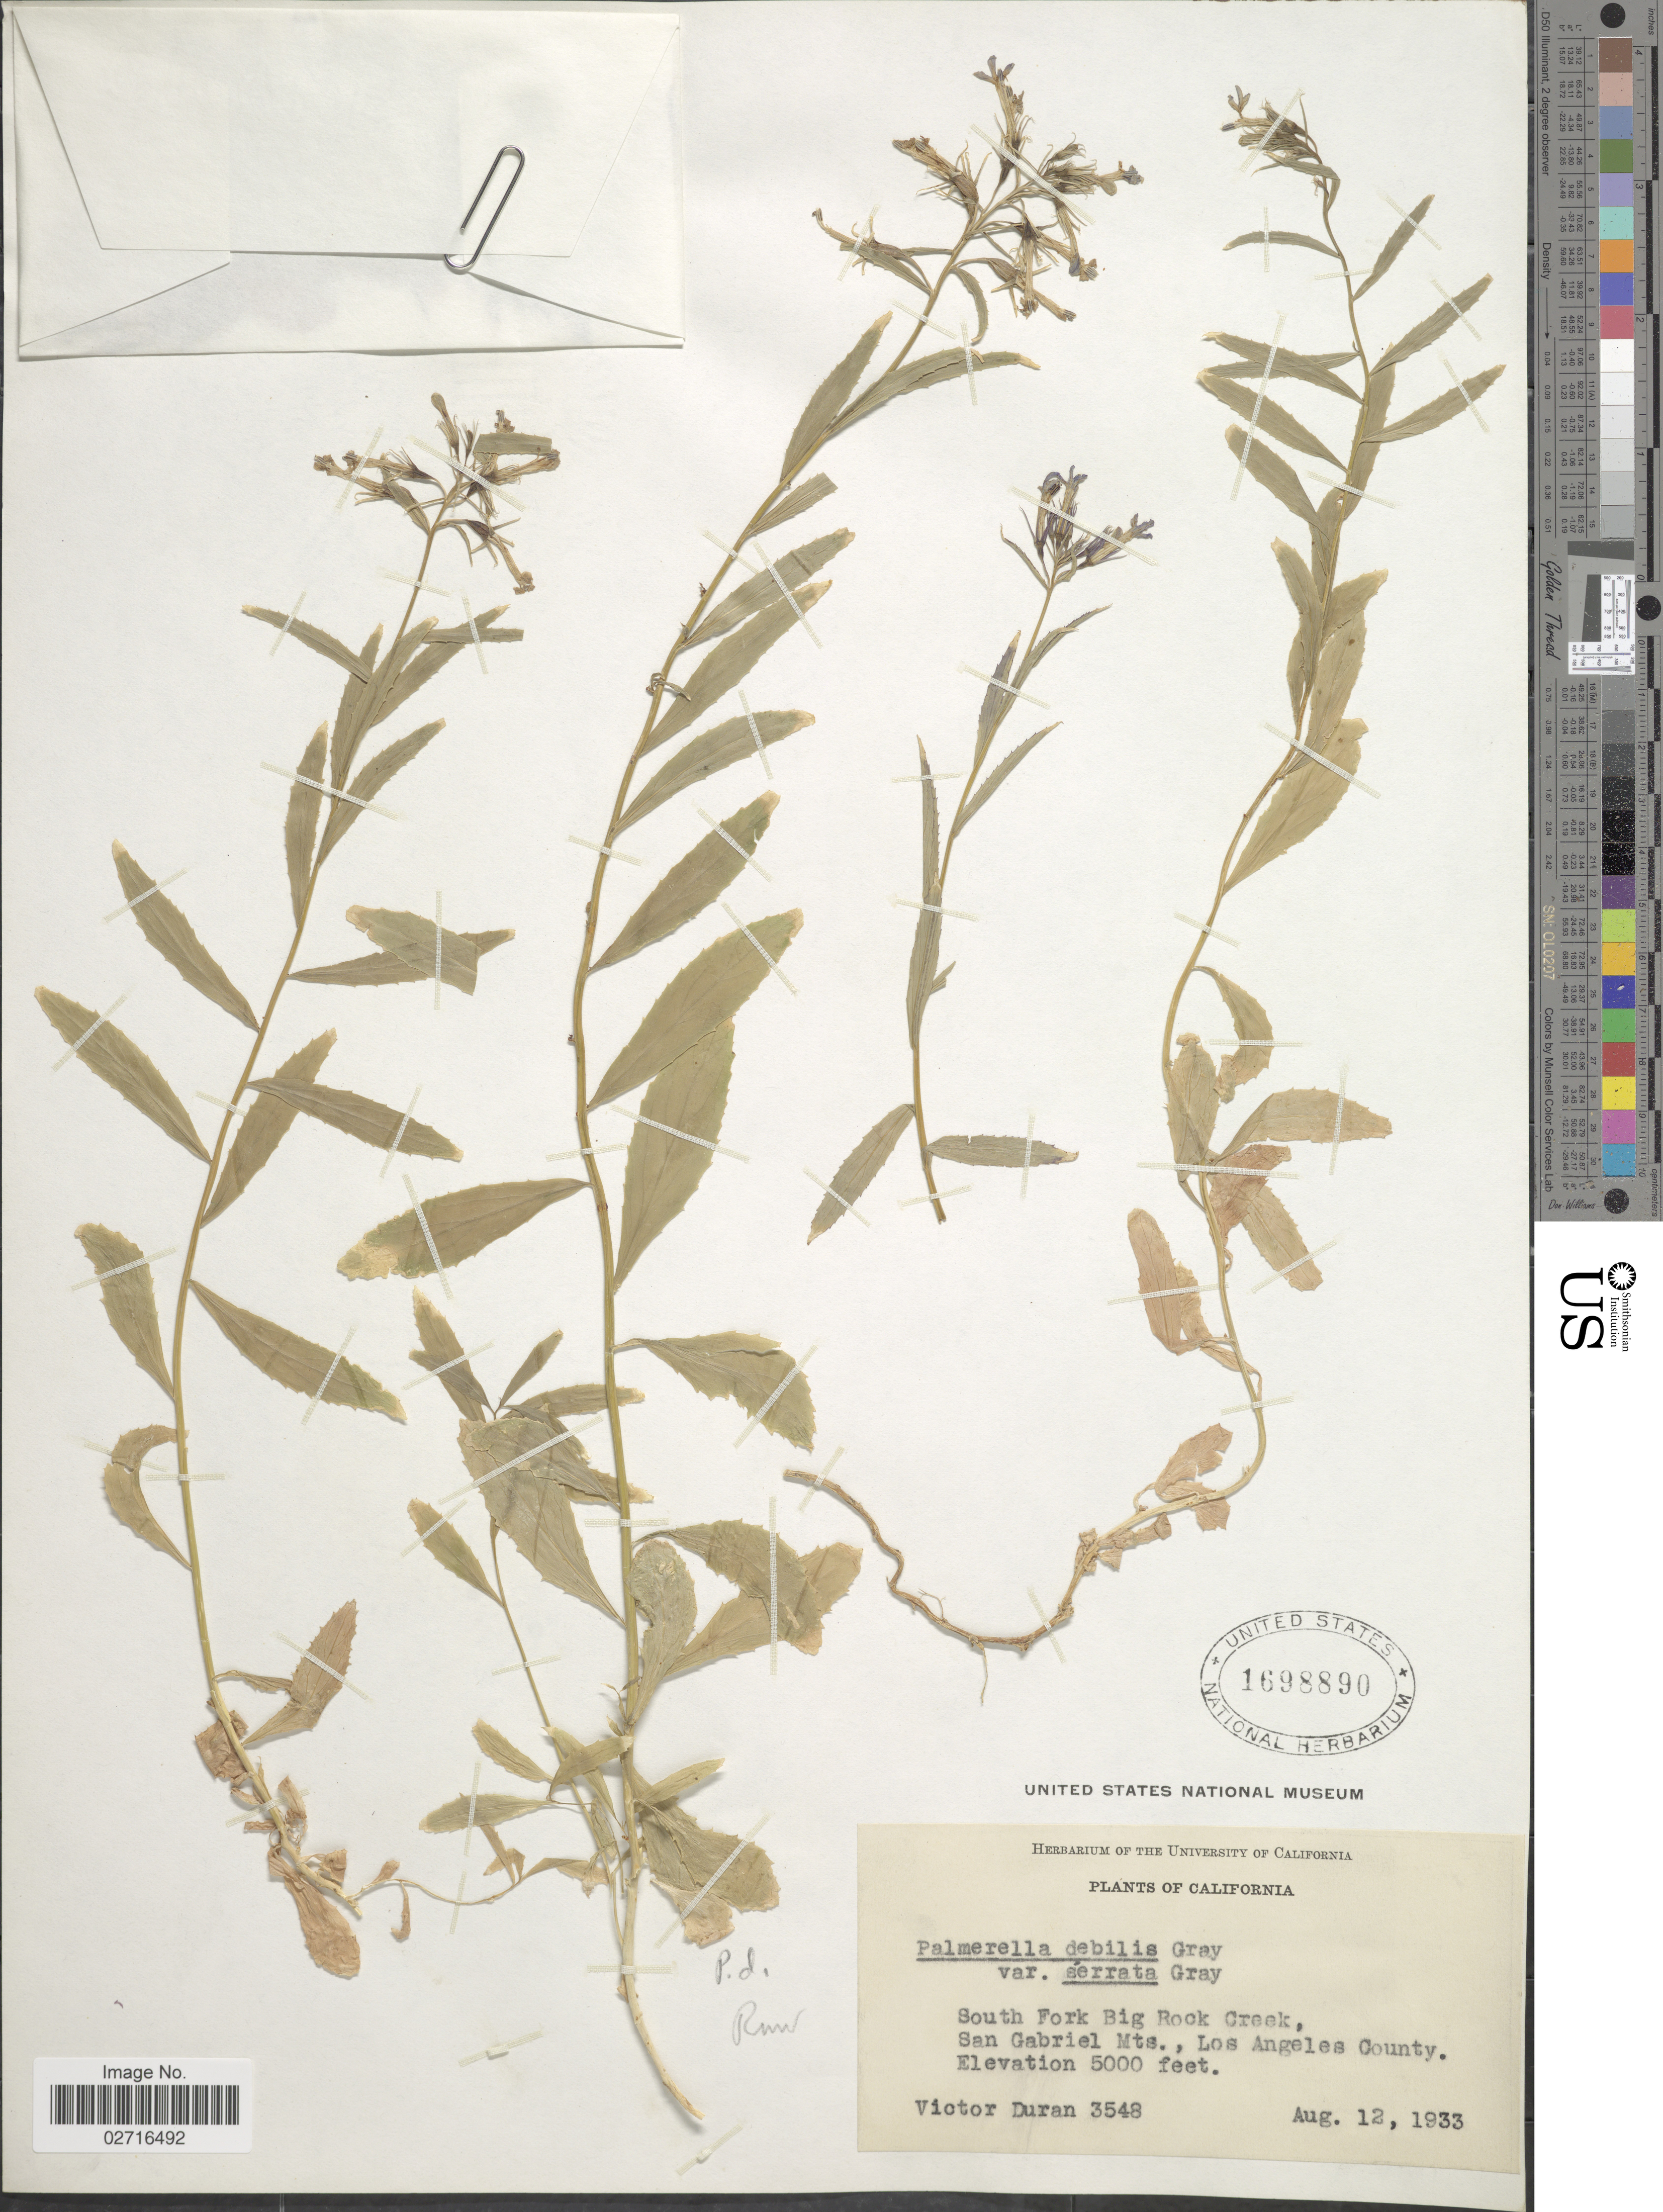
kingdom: Plantae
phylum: Tracheophyta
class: Magnoliopsida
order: Asterales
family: Campanulaceae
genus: Palmerella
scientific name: Palmerella debilis subsp. serrata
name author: (A. Gray) Lammers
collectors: V. Duran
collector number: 3548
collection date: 1933-08-12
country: United States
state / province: California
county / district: Los Angeles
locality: South Fork Big Rock Creek, San Gabriel Mts., Los Angeles County.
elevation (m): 1524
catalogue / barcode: US 1698890